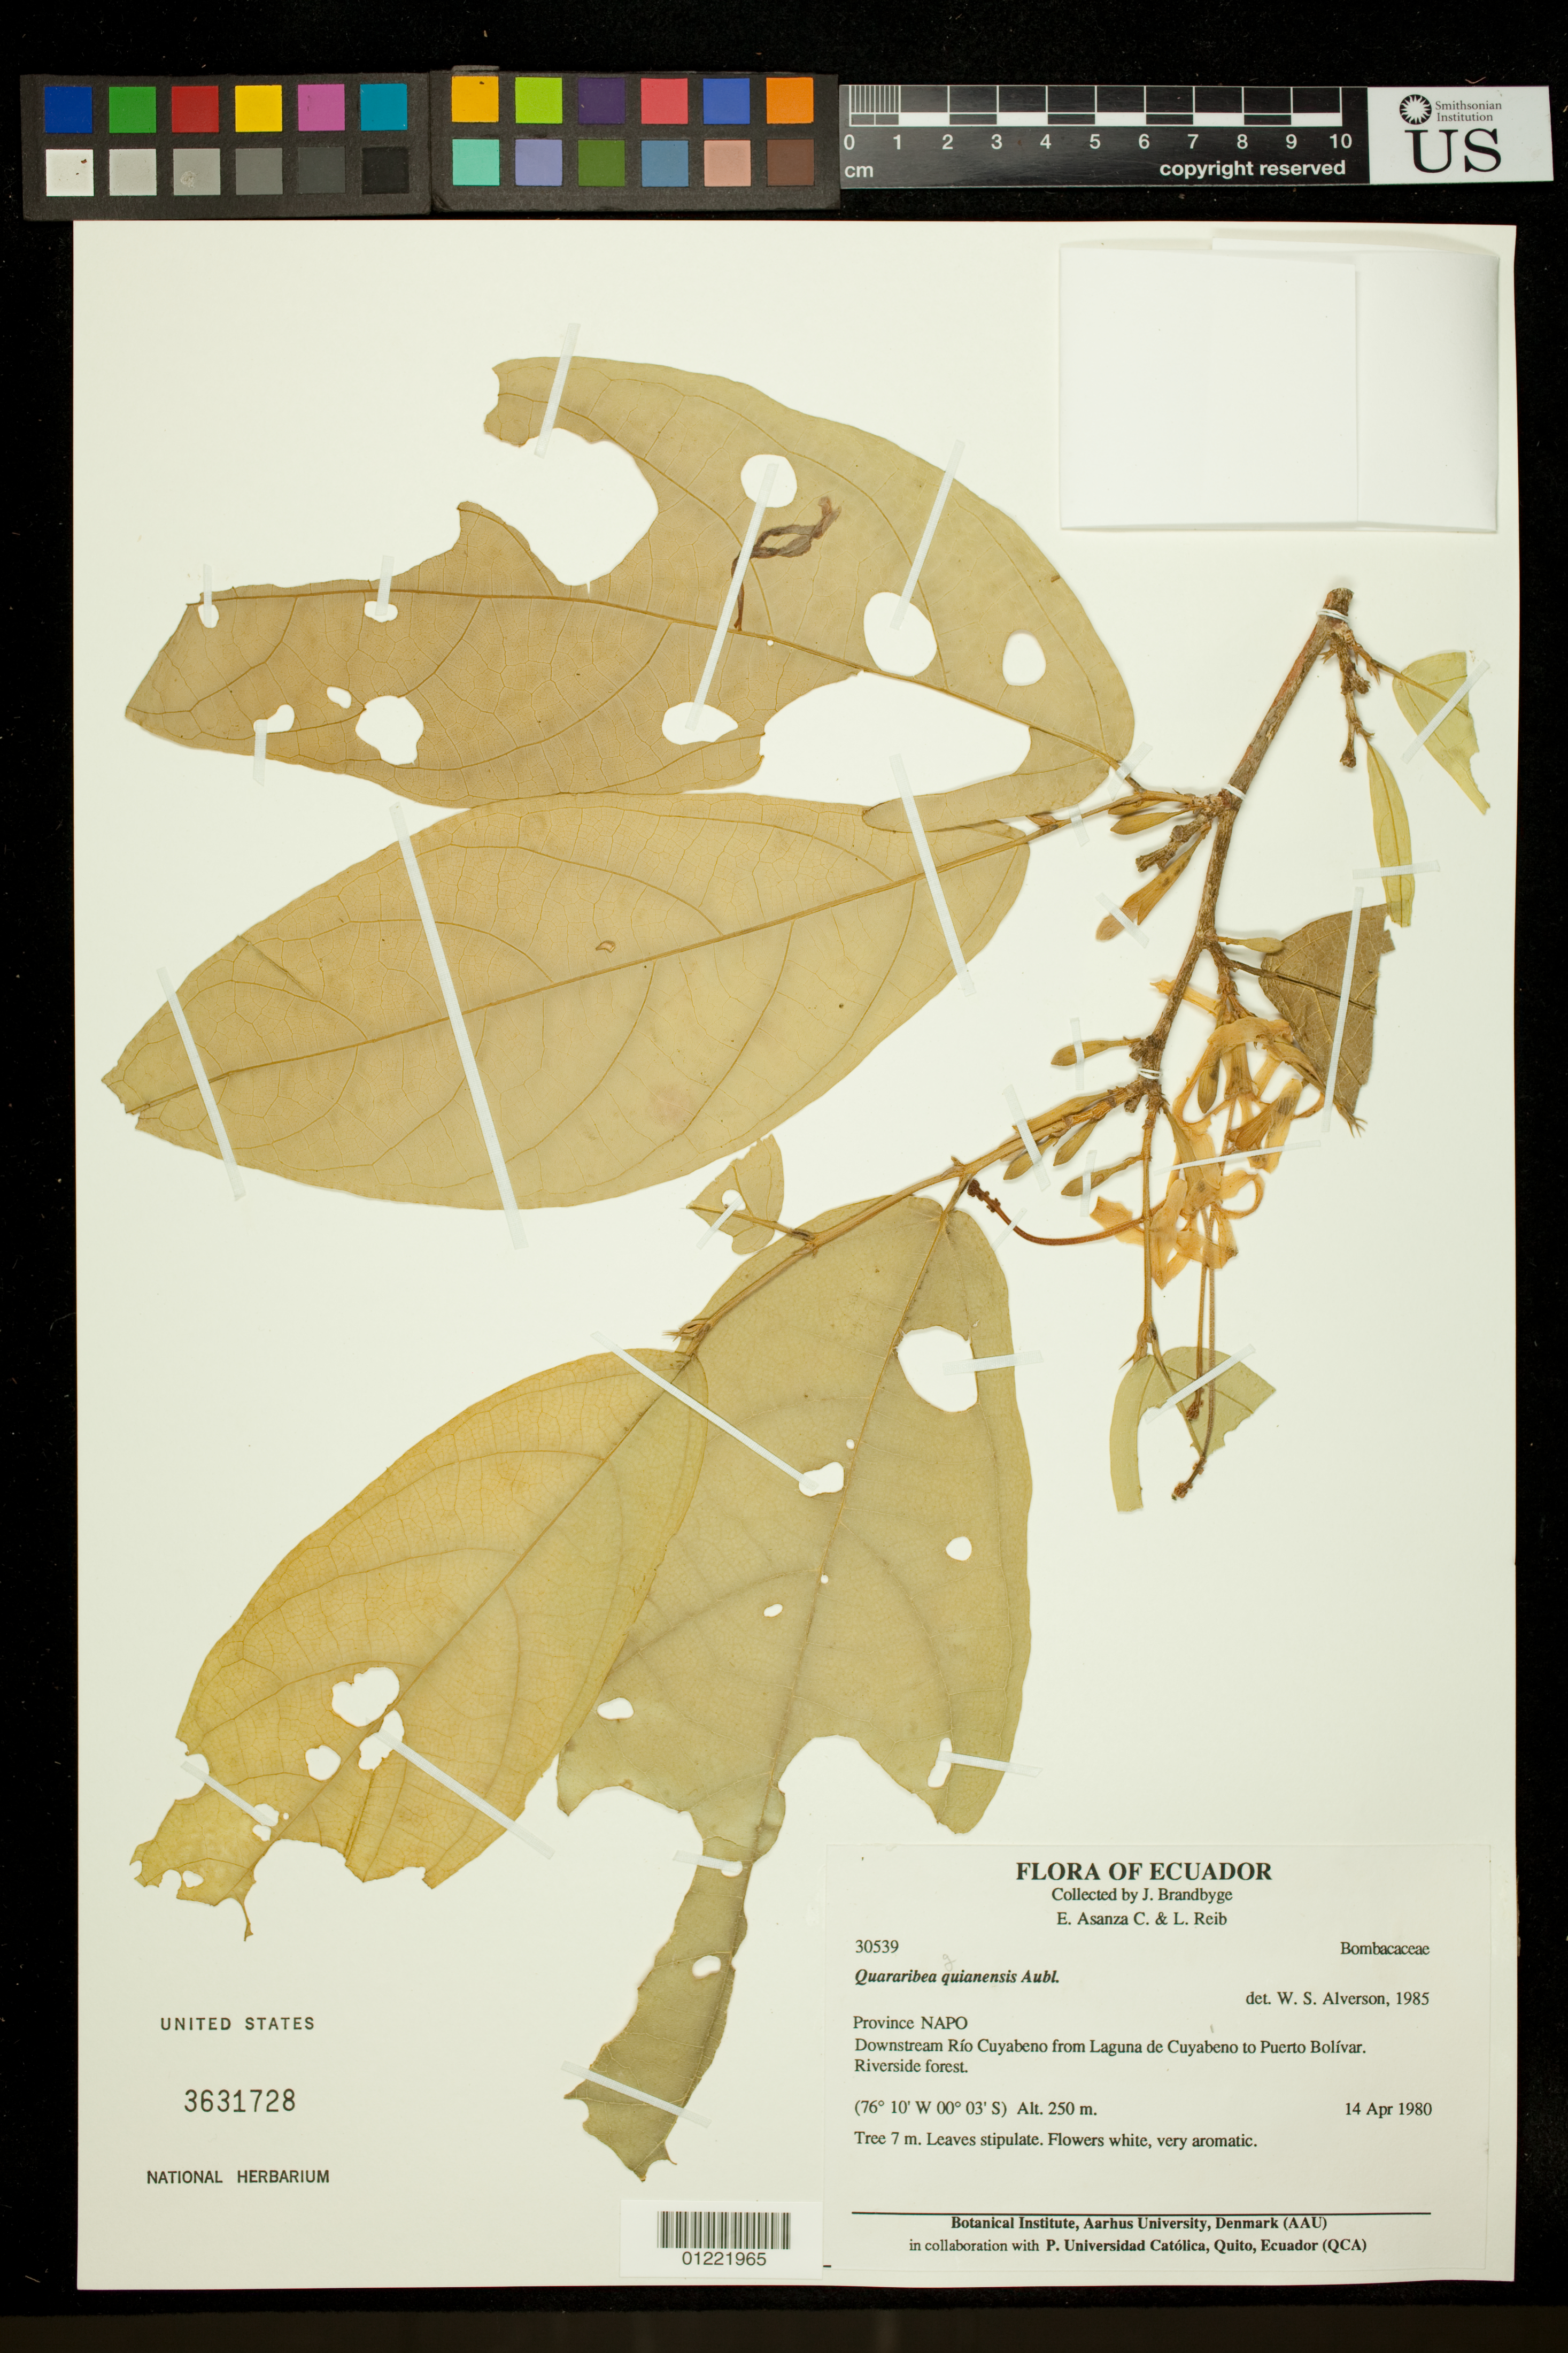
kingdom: Plantae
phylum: Tracheophyta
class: Magnoliopsida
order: Malvales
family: Malvaceae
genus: Quararibea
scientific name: Quararibea guianensis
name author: Aubl.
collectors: B. Øllgaard, E. Asanza C. & L. Reib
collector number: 30539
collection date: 1980-04-14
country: Ecuador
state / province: Napo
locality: Downstream Rio Cuyabeno from Laguna de Cuyabeno to Puerto Bolivar.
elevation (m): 250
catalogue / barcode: US 3631728